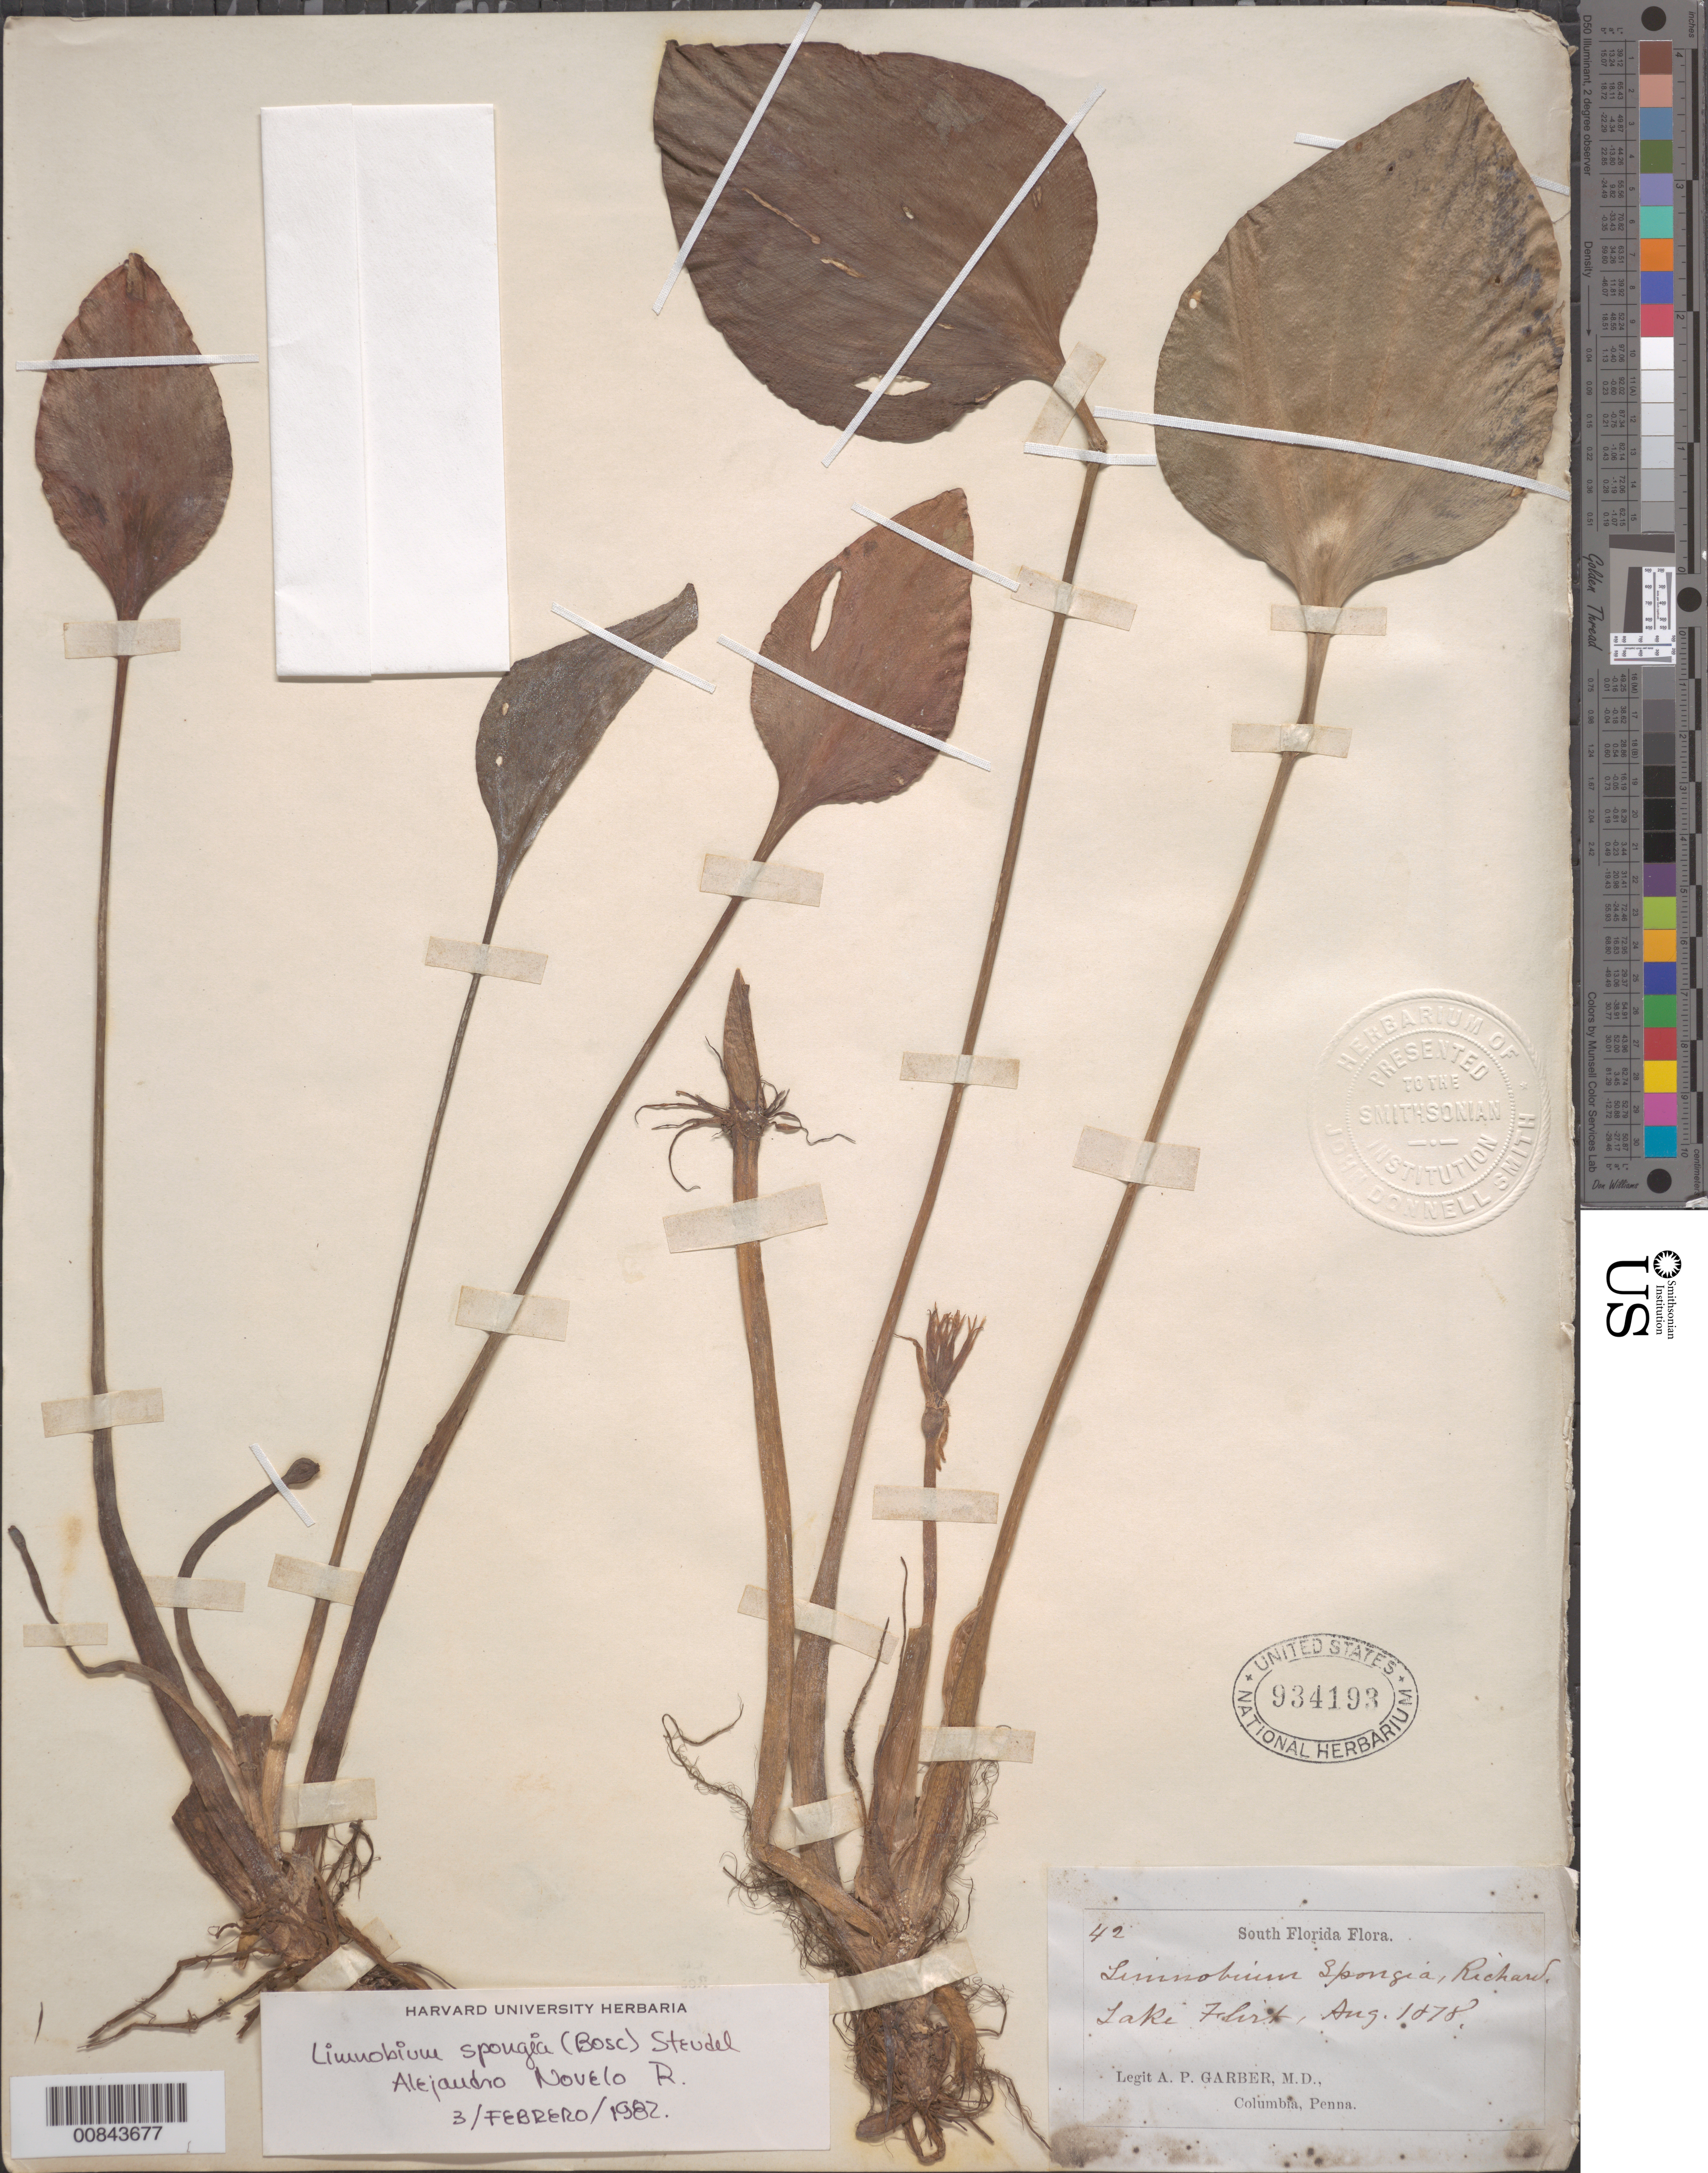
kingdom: Plantae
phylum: Tracheophyta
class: Liliopsida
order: Alismatales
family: Hydrocharitaceae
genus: Limnobium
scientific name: Limnobium spongia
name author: (Bosc) Rich. ex Steud.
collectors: A. P. Garber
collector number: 42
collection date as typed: Aug 1878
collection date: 1878-08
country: United States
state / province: Florida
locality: Lake Flirt.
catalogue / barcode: US 934193